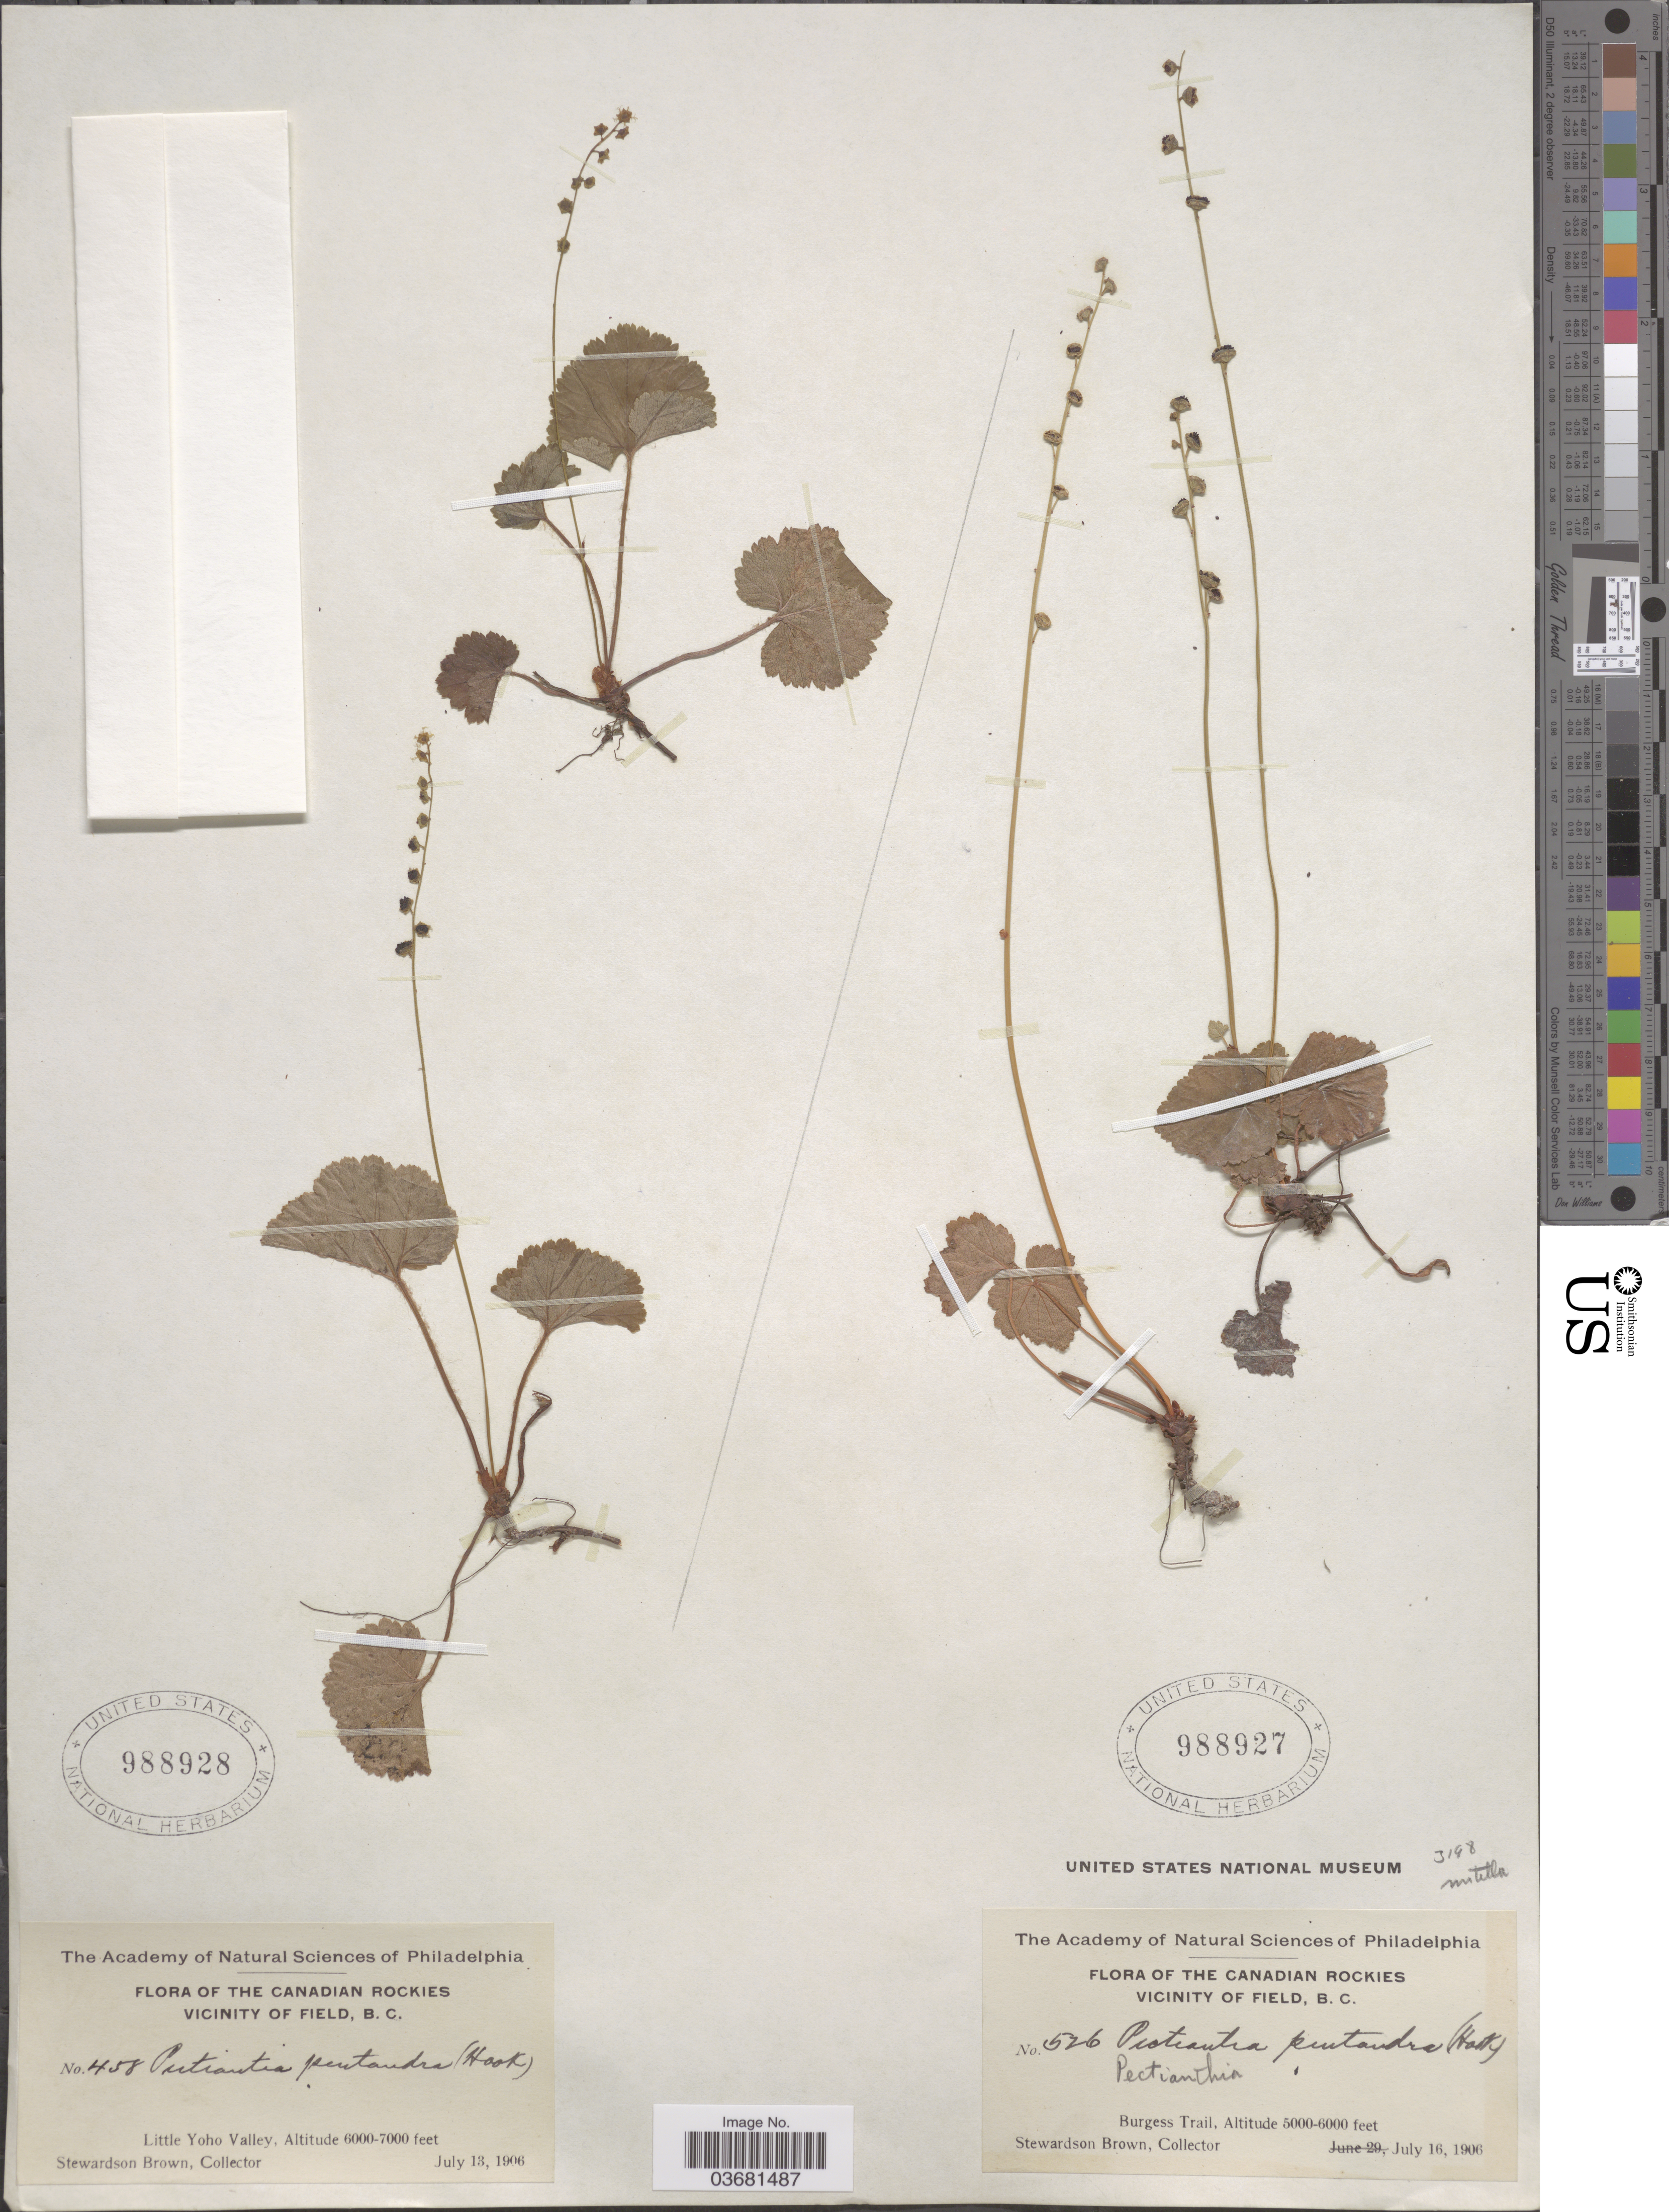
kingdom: Plantae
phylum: Tracheophyta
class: Magnoliopsida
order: Saxifragales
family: Saxifragaceae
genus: Mitella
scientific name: Mitella pentandra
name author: Hook.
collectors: S. Brown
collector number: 458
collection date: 1906-07-13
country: Canada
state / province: British Columbia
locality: Canadian Rockies. Vicinity of Field. Little Yoho Valley.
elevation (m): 1829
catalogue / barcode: US 988928